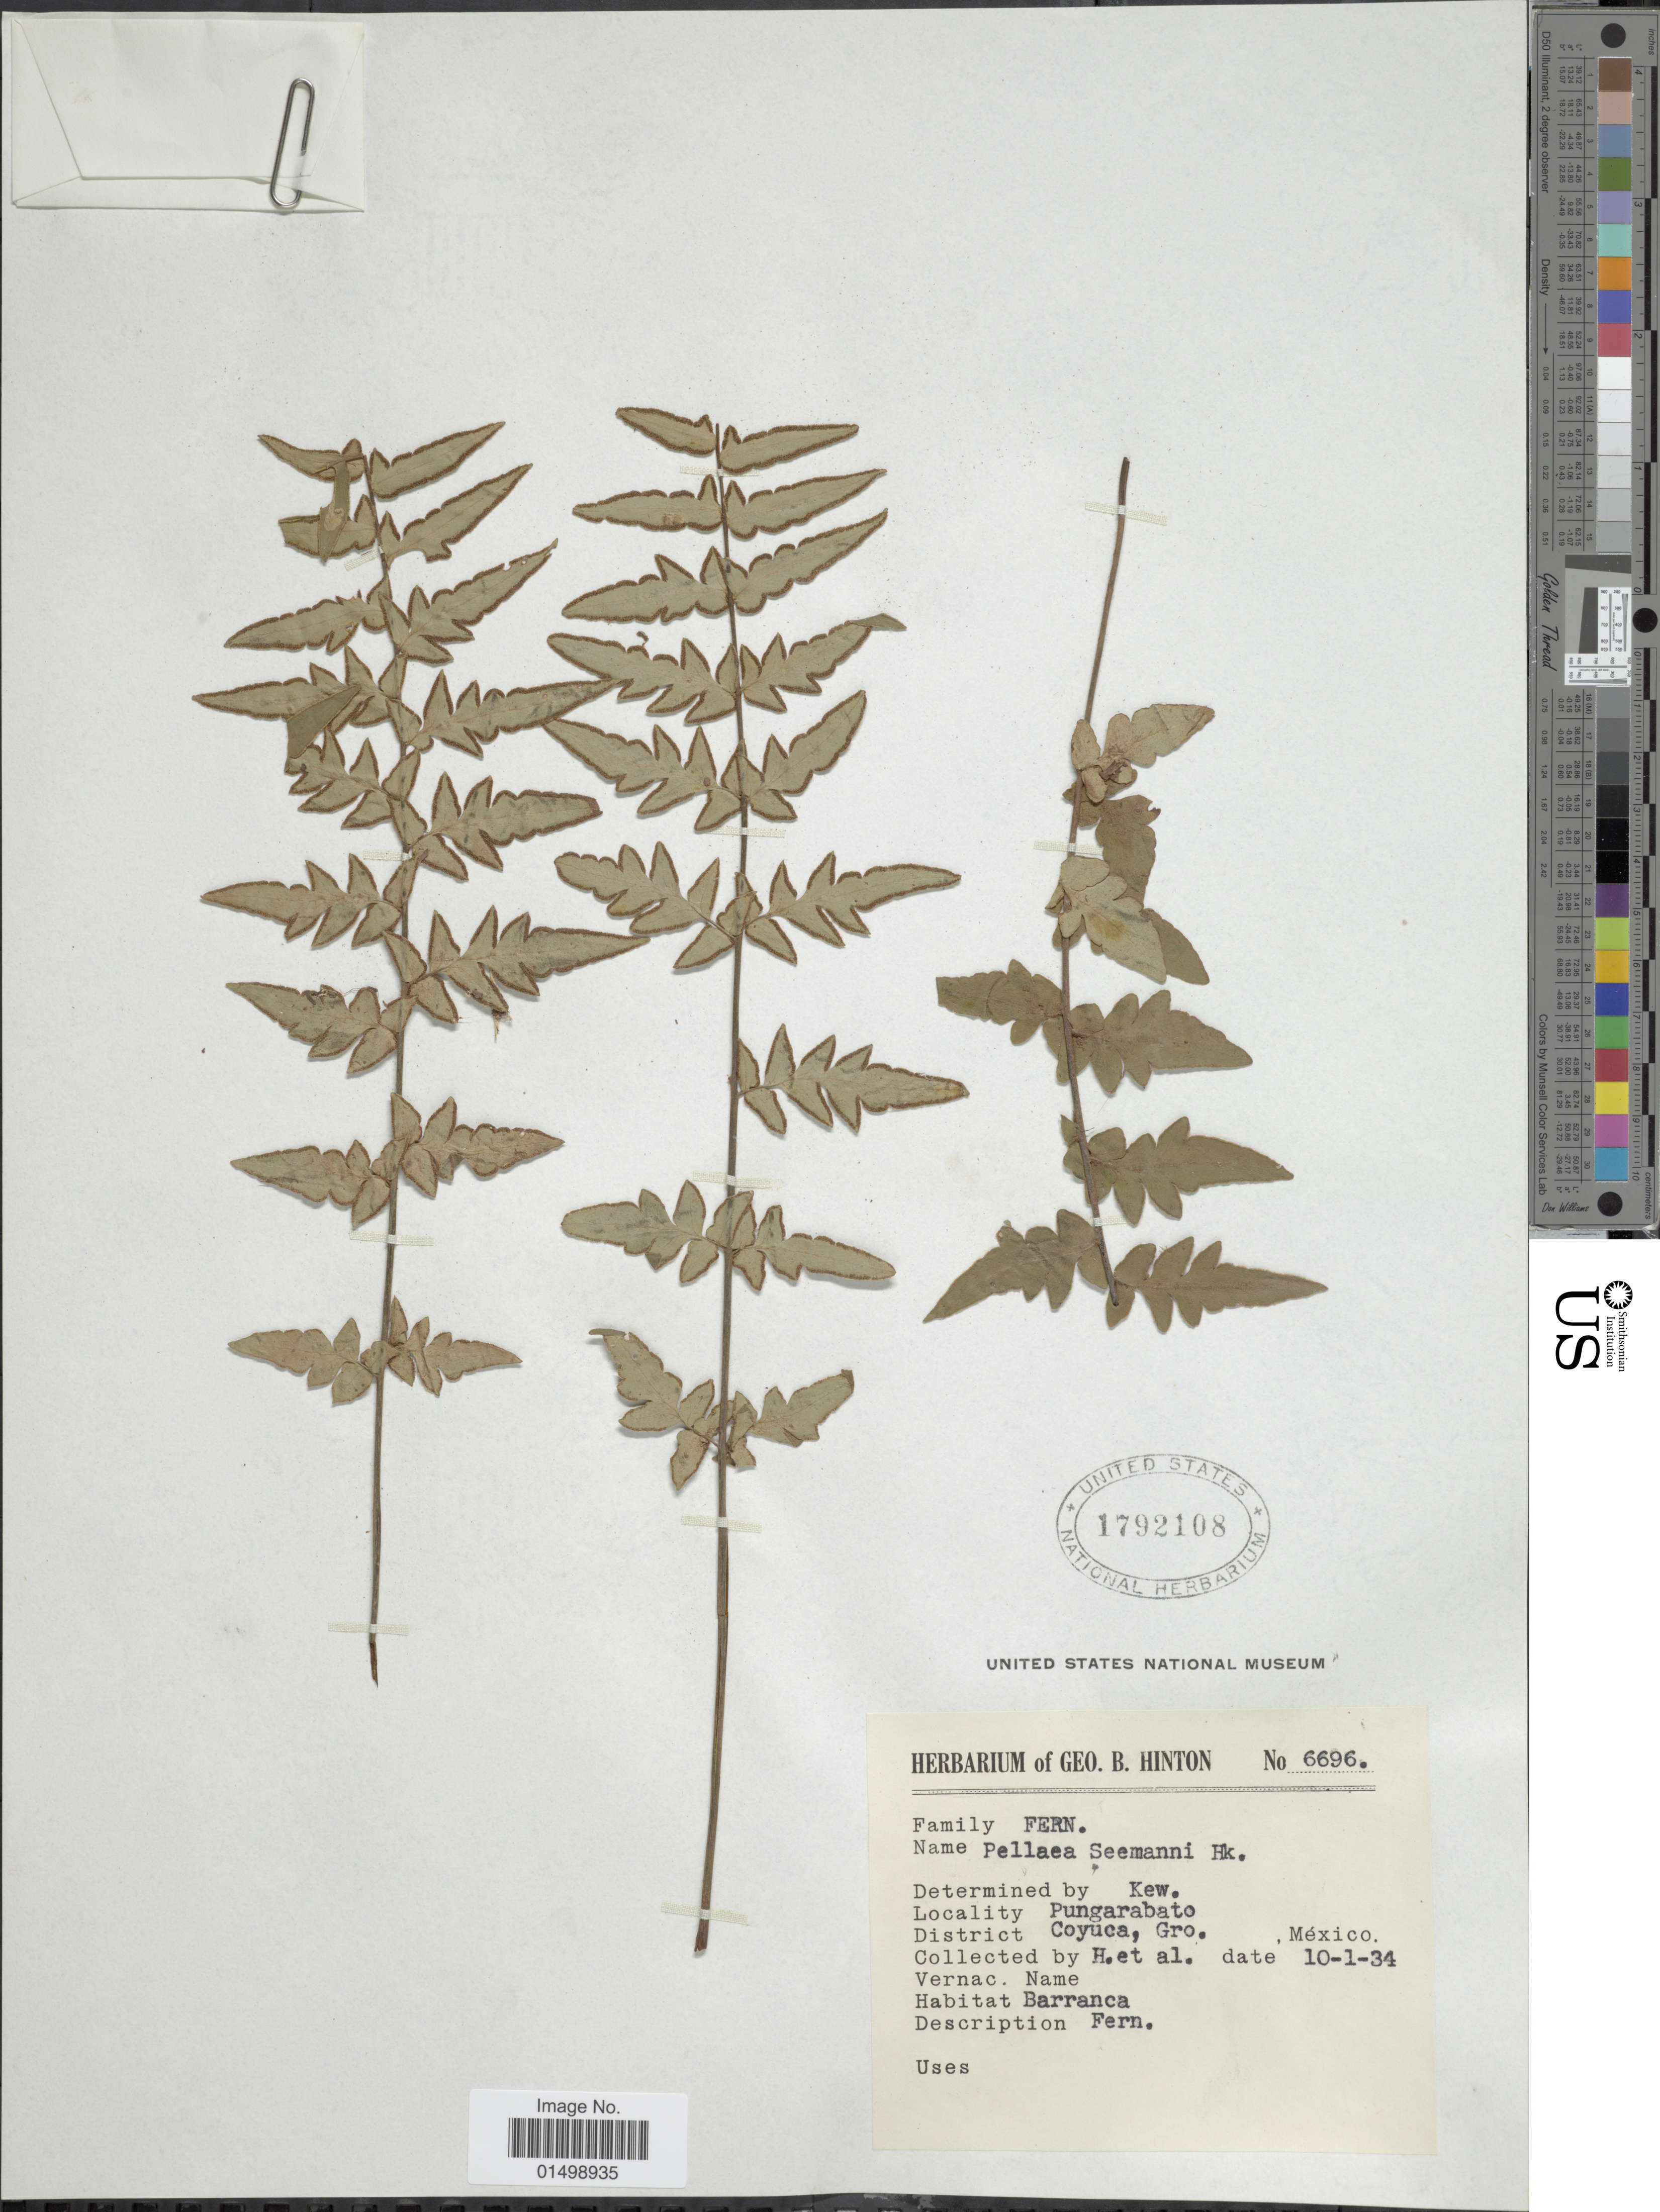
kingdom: Plantae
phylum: Tracheophyta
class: Polypodiopsida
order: Polypodiales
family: Pteridaceae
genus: Cheilanthes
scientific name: Cheilanthes lozanii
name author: (Maxon) R.M. Tryon & A.F. Tryon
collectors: G. B. Hinton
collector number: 6696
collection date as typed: Transcribed d/m/y: 1/10/34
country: Mexico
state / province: Guerrero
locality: Pungarabato, Coyuca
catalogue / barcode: US 1792108